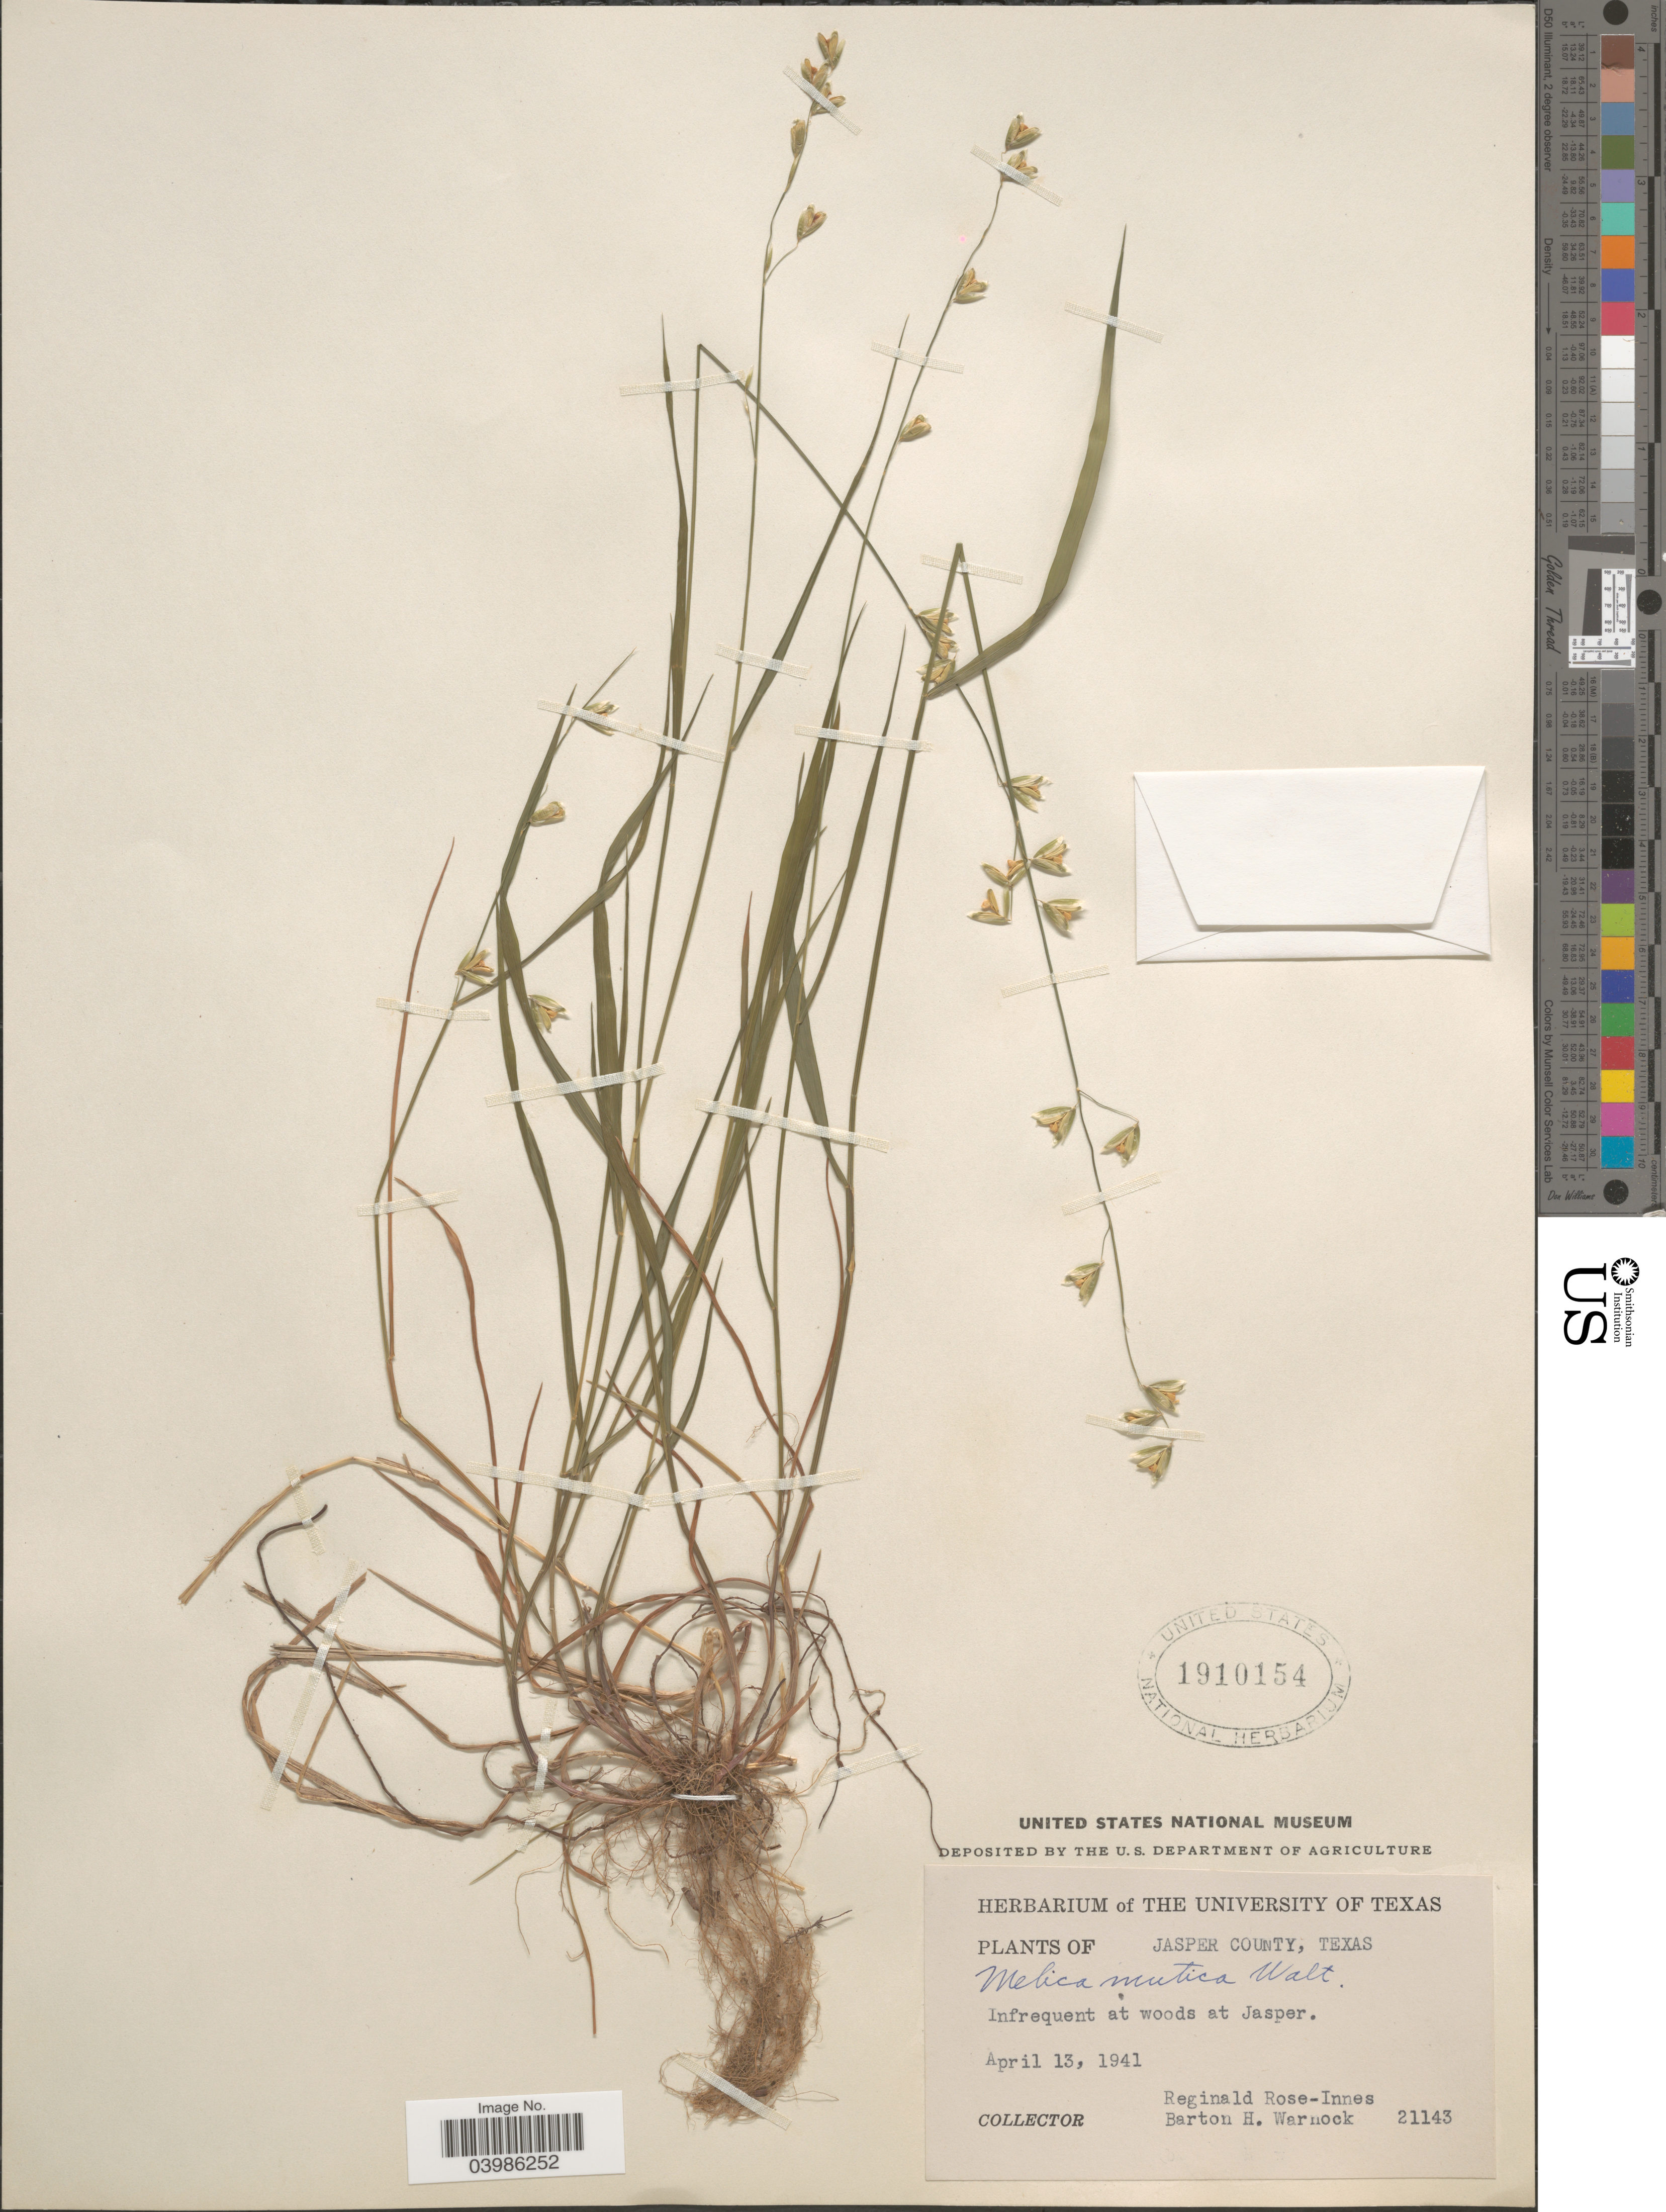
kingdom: Plantae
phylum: Tracheophyta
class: Liliopsida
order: Poales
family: Poaceae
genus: Melica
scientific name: Melica mutica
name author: Walter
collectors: R. Rose-Innes & B. H. Warnock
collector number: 21143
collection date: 1941-04-13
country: United States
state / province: Texas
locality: Jasper County. Infrequent at woods at Jasper.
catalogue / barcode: US 1910154